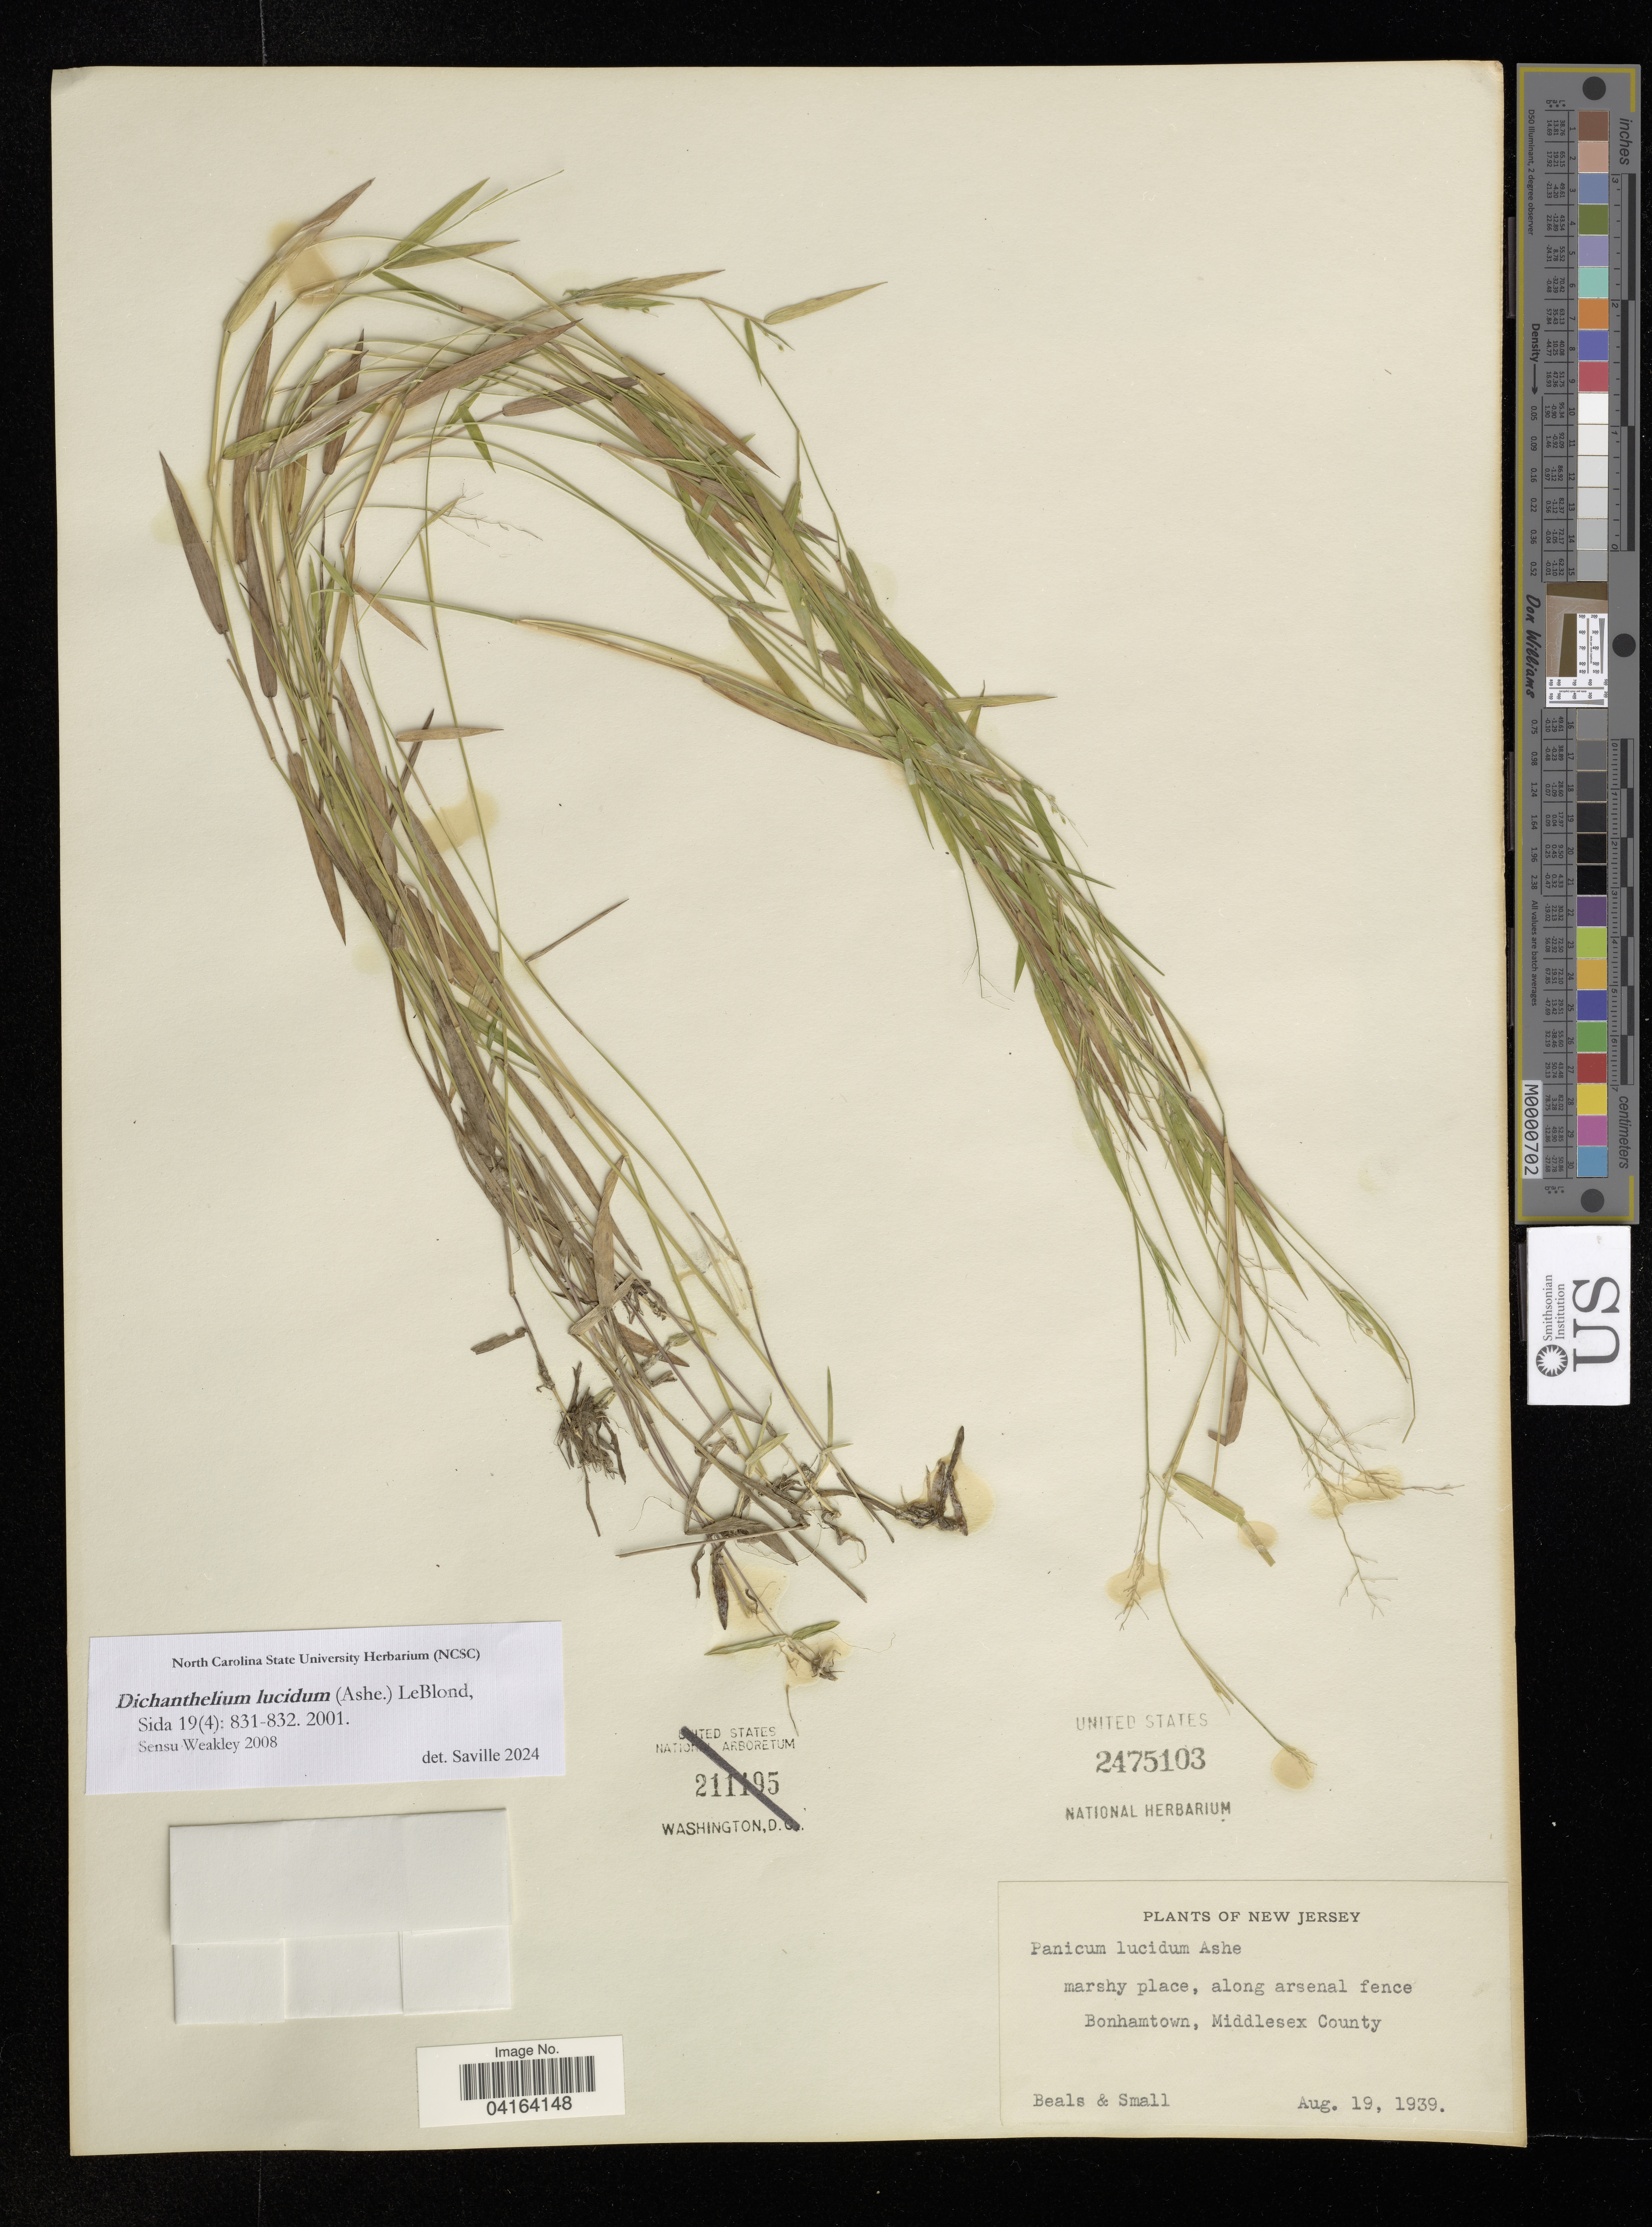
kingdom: Plantae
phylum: Tracheophyta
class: Liliopsida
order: Poales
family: Poaceae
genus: Dichanthelium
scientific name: Dichanthelium lucidum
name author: (Ashe) LeBlond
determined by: Saville, A. C., (NCSC), North Carolina State University (UNITED STATES)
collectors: -- Beals & -- Small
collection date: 1939-08-19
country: United States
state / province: New Jersey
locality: Marshy place, along arsenal fence. Bonhamtown, Middlesex County.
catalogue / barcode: US 2475103